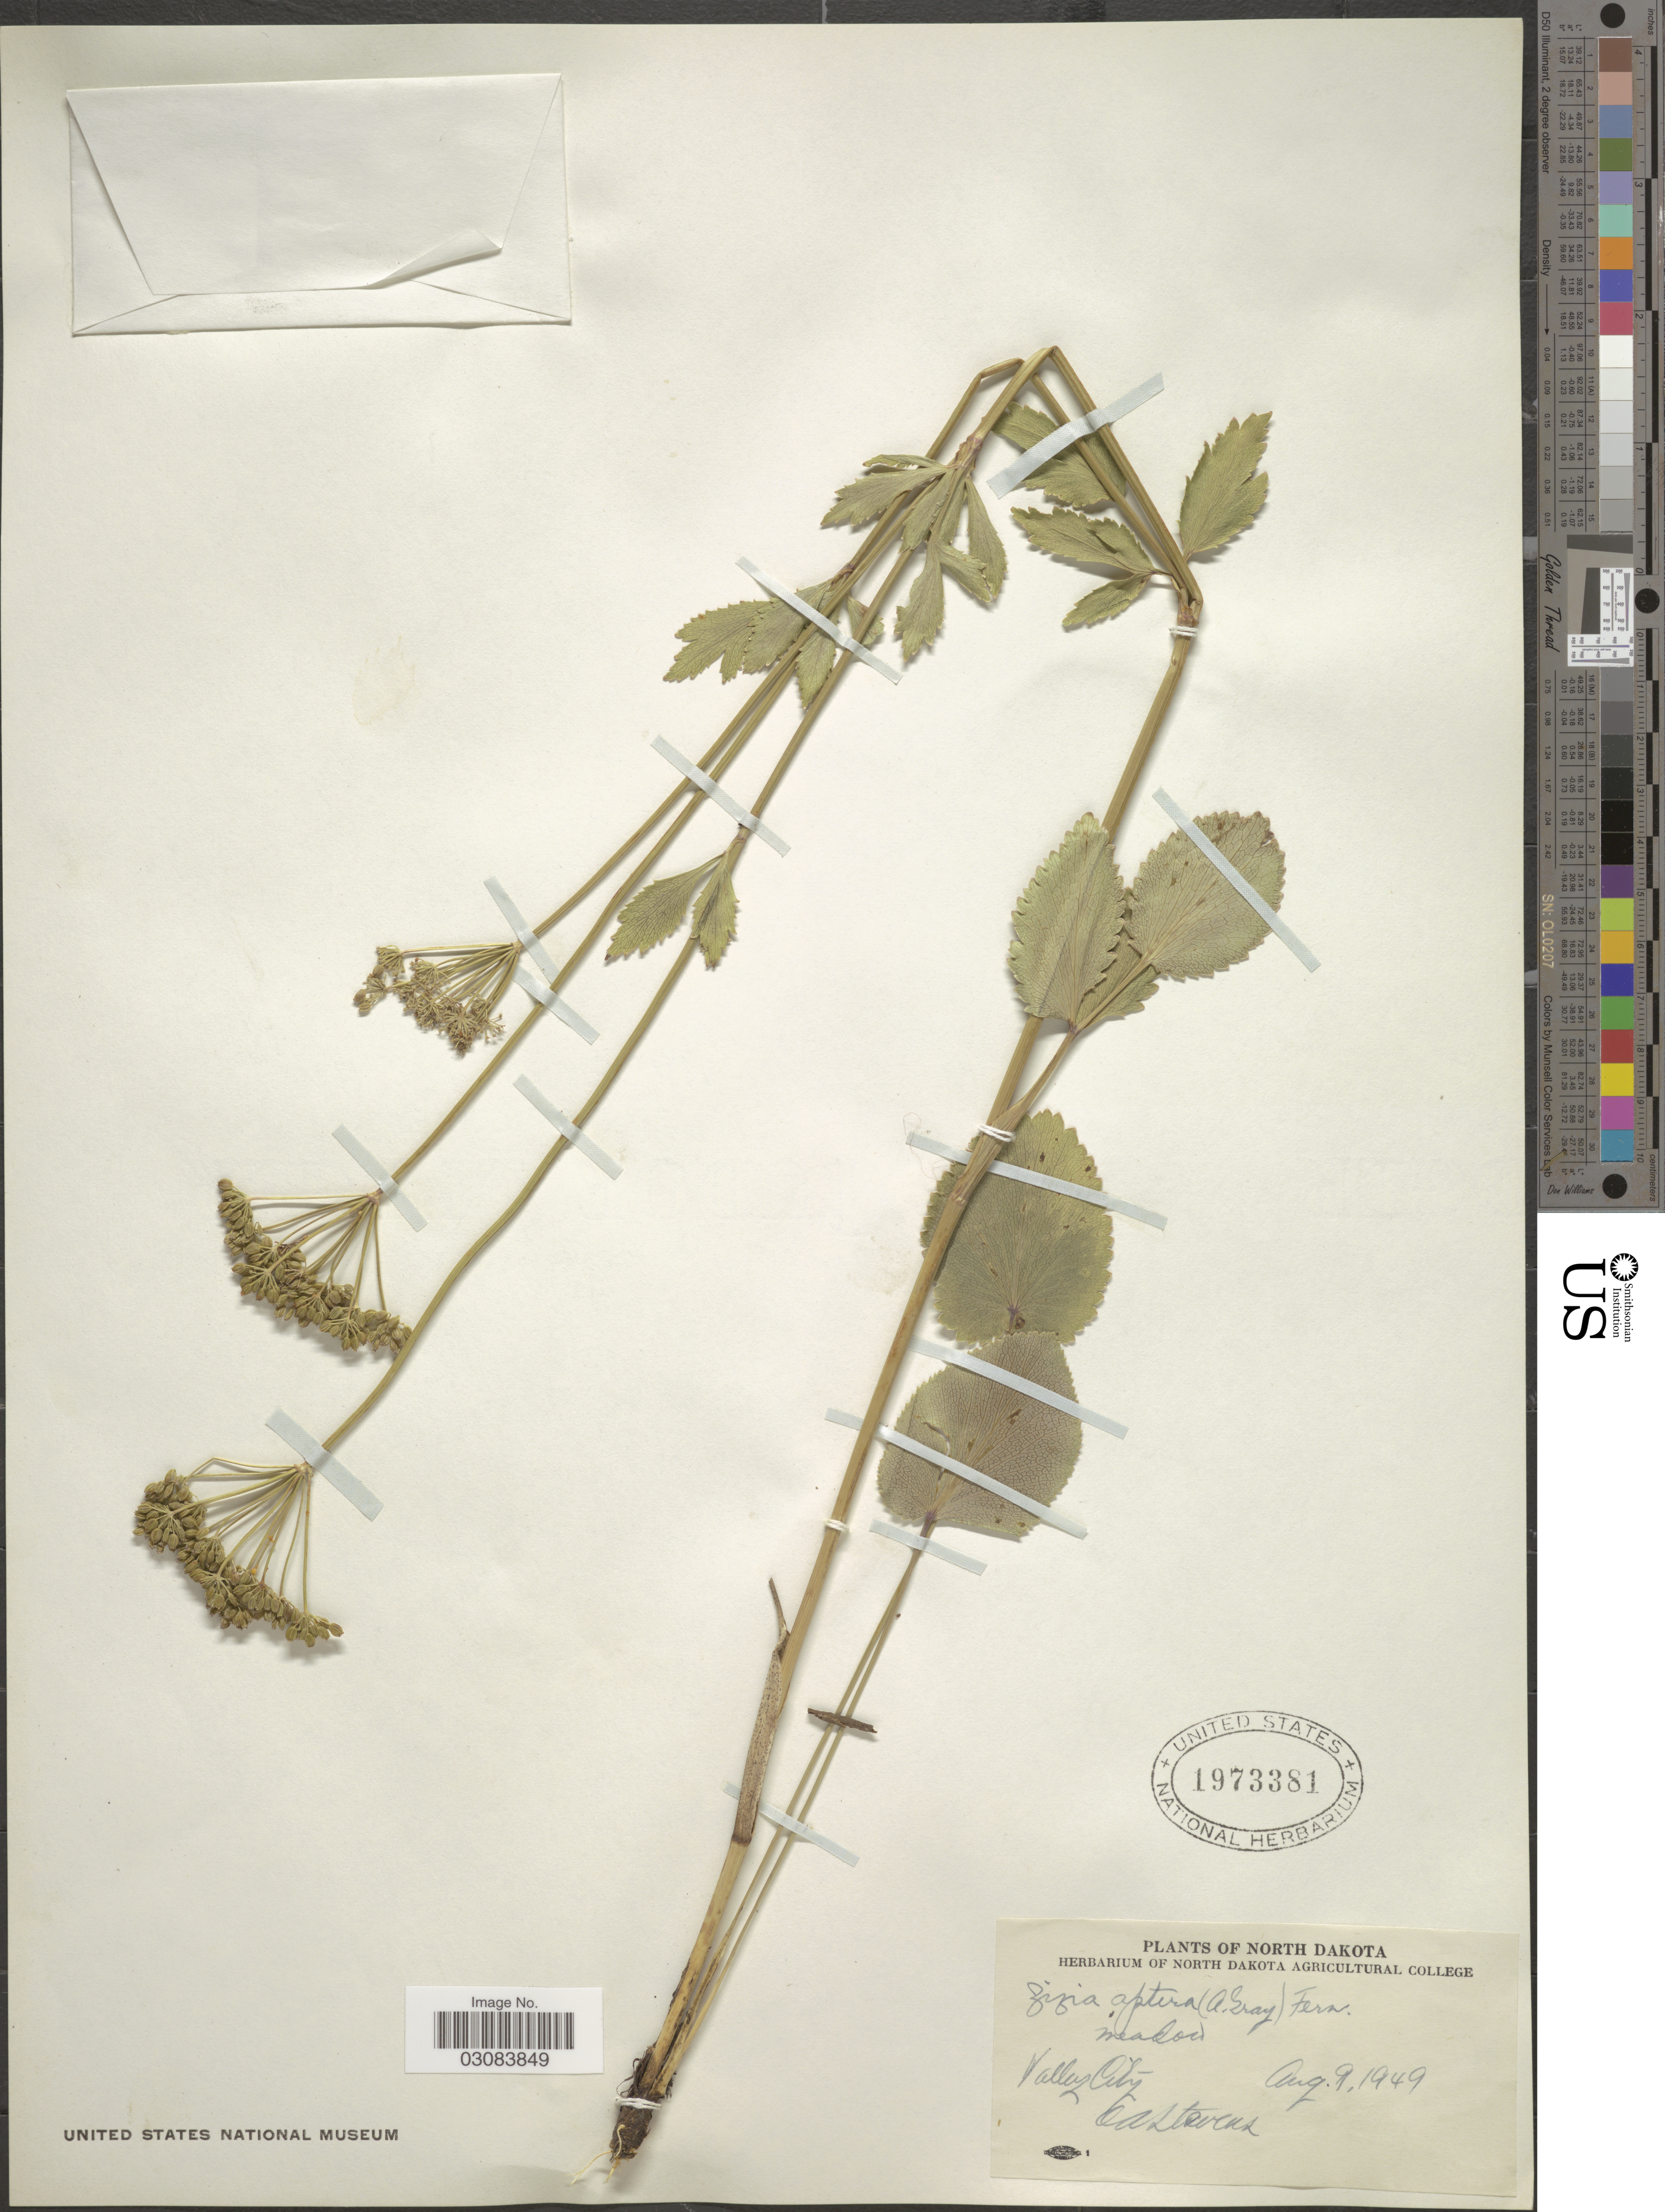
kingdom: Plantae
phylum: Tracheophyta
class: Magnoliopsida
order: Apiales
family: Apiaceae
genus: Zizia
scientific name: Zizia aptera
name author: (A. Gray) Fernald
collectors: O. A. Stevens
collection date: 1949-08-09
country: United States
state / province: North Dakota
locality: Valley City.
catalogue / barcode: US 1973381